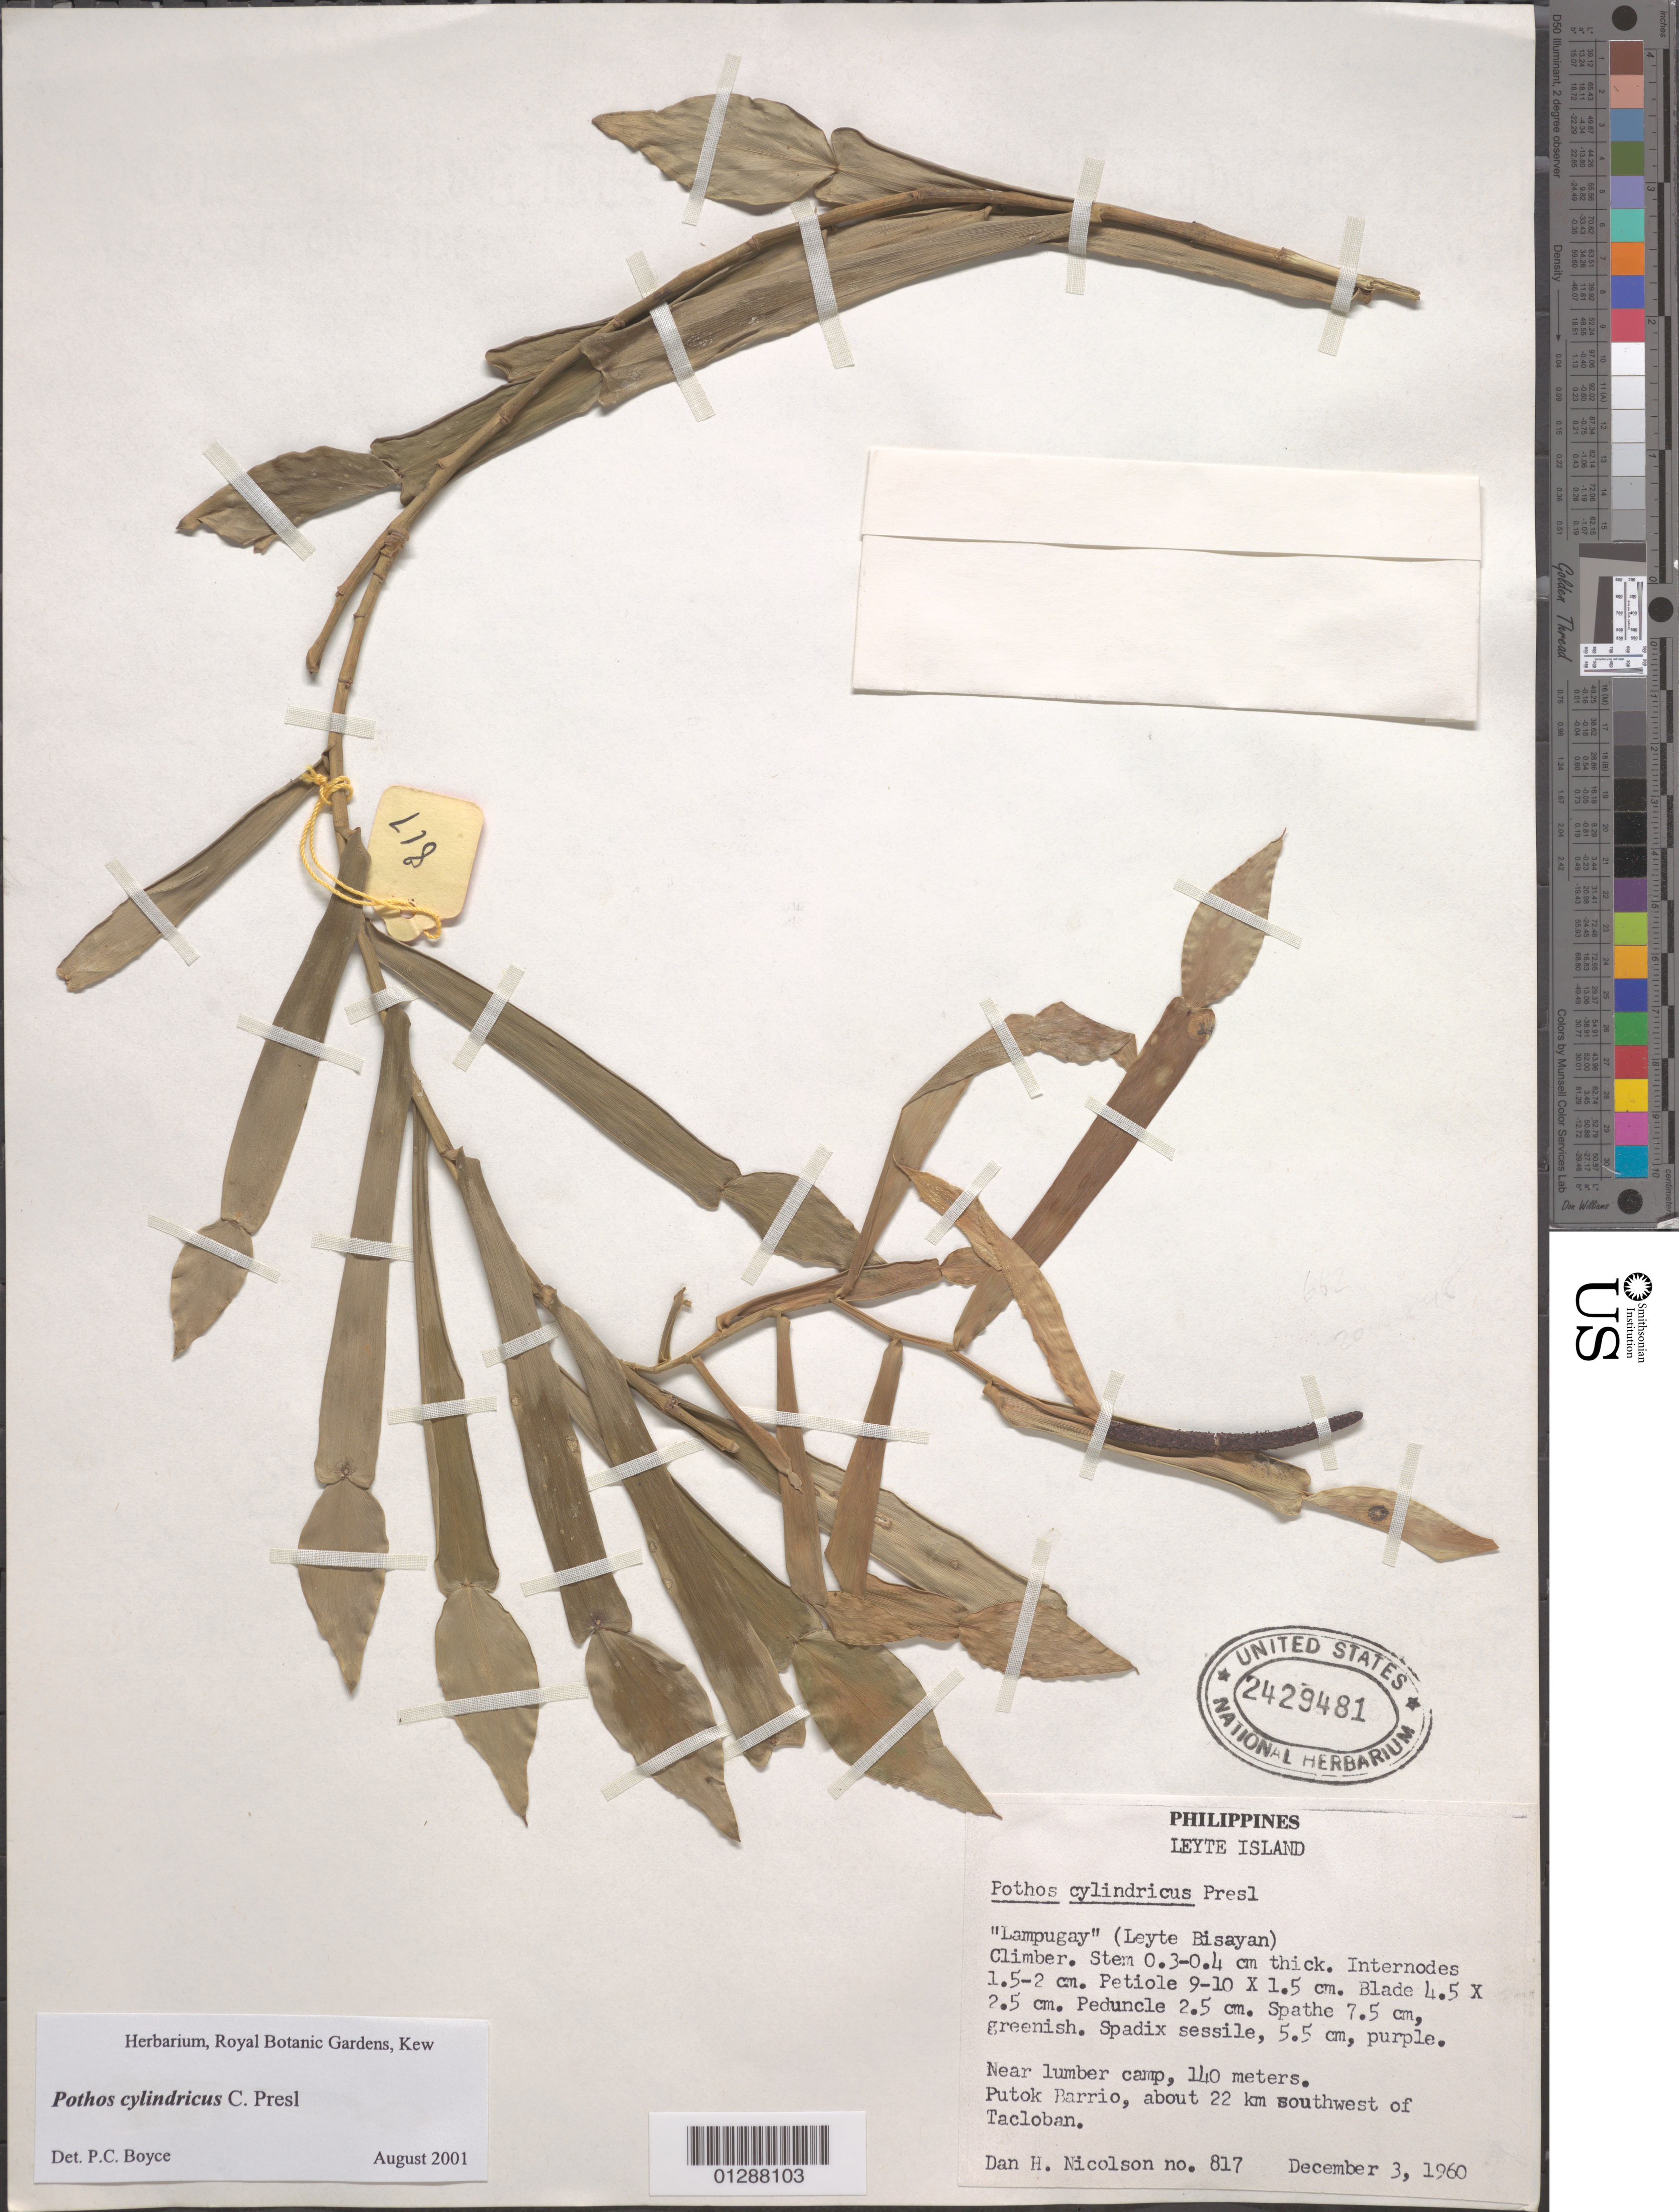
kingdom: Plantae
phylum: Tracheophyta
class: Liliopsida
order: Alismatales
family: Araceae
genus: Pothos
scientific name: Pothos cylindricus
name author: C. Presl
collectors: D. H. Nicolson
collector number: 817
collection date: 1960-12-03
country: Philippines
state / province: Eastern Visayas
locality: Leyte Island. Near lumber camp. Putok Barrio, about 22 km southwest of Tacloban.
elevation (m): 140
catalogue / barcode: US 2429481